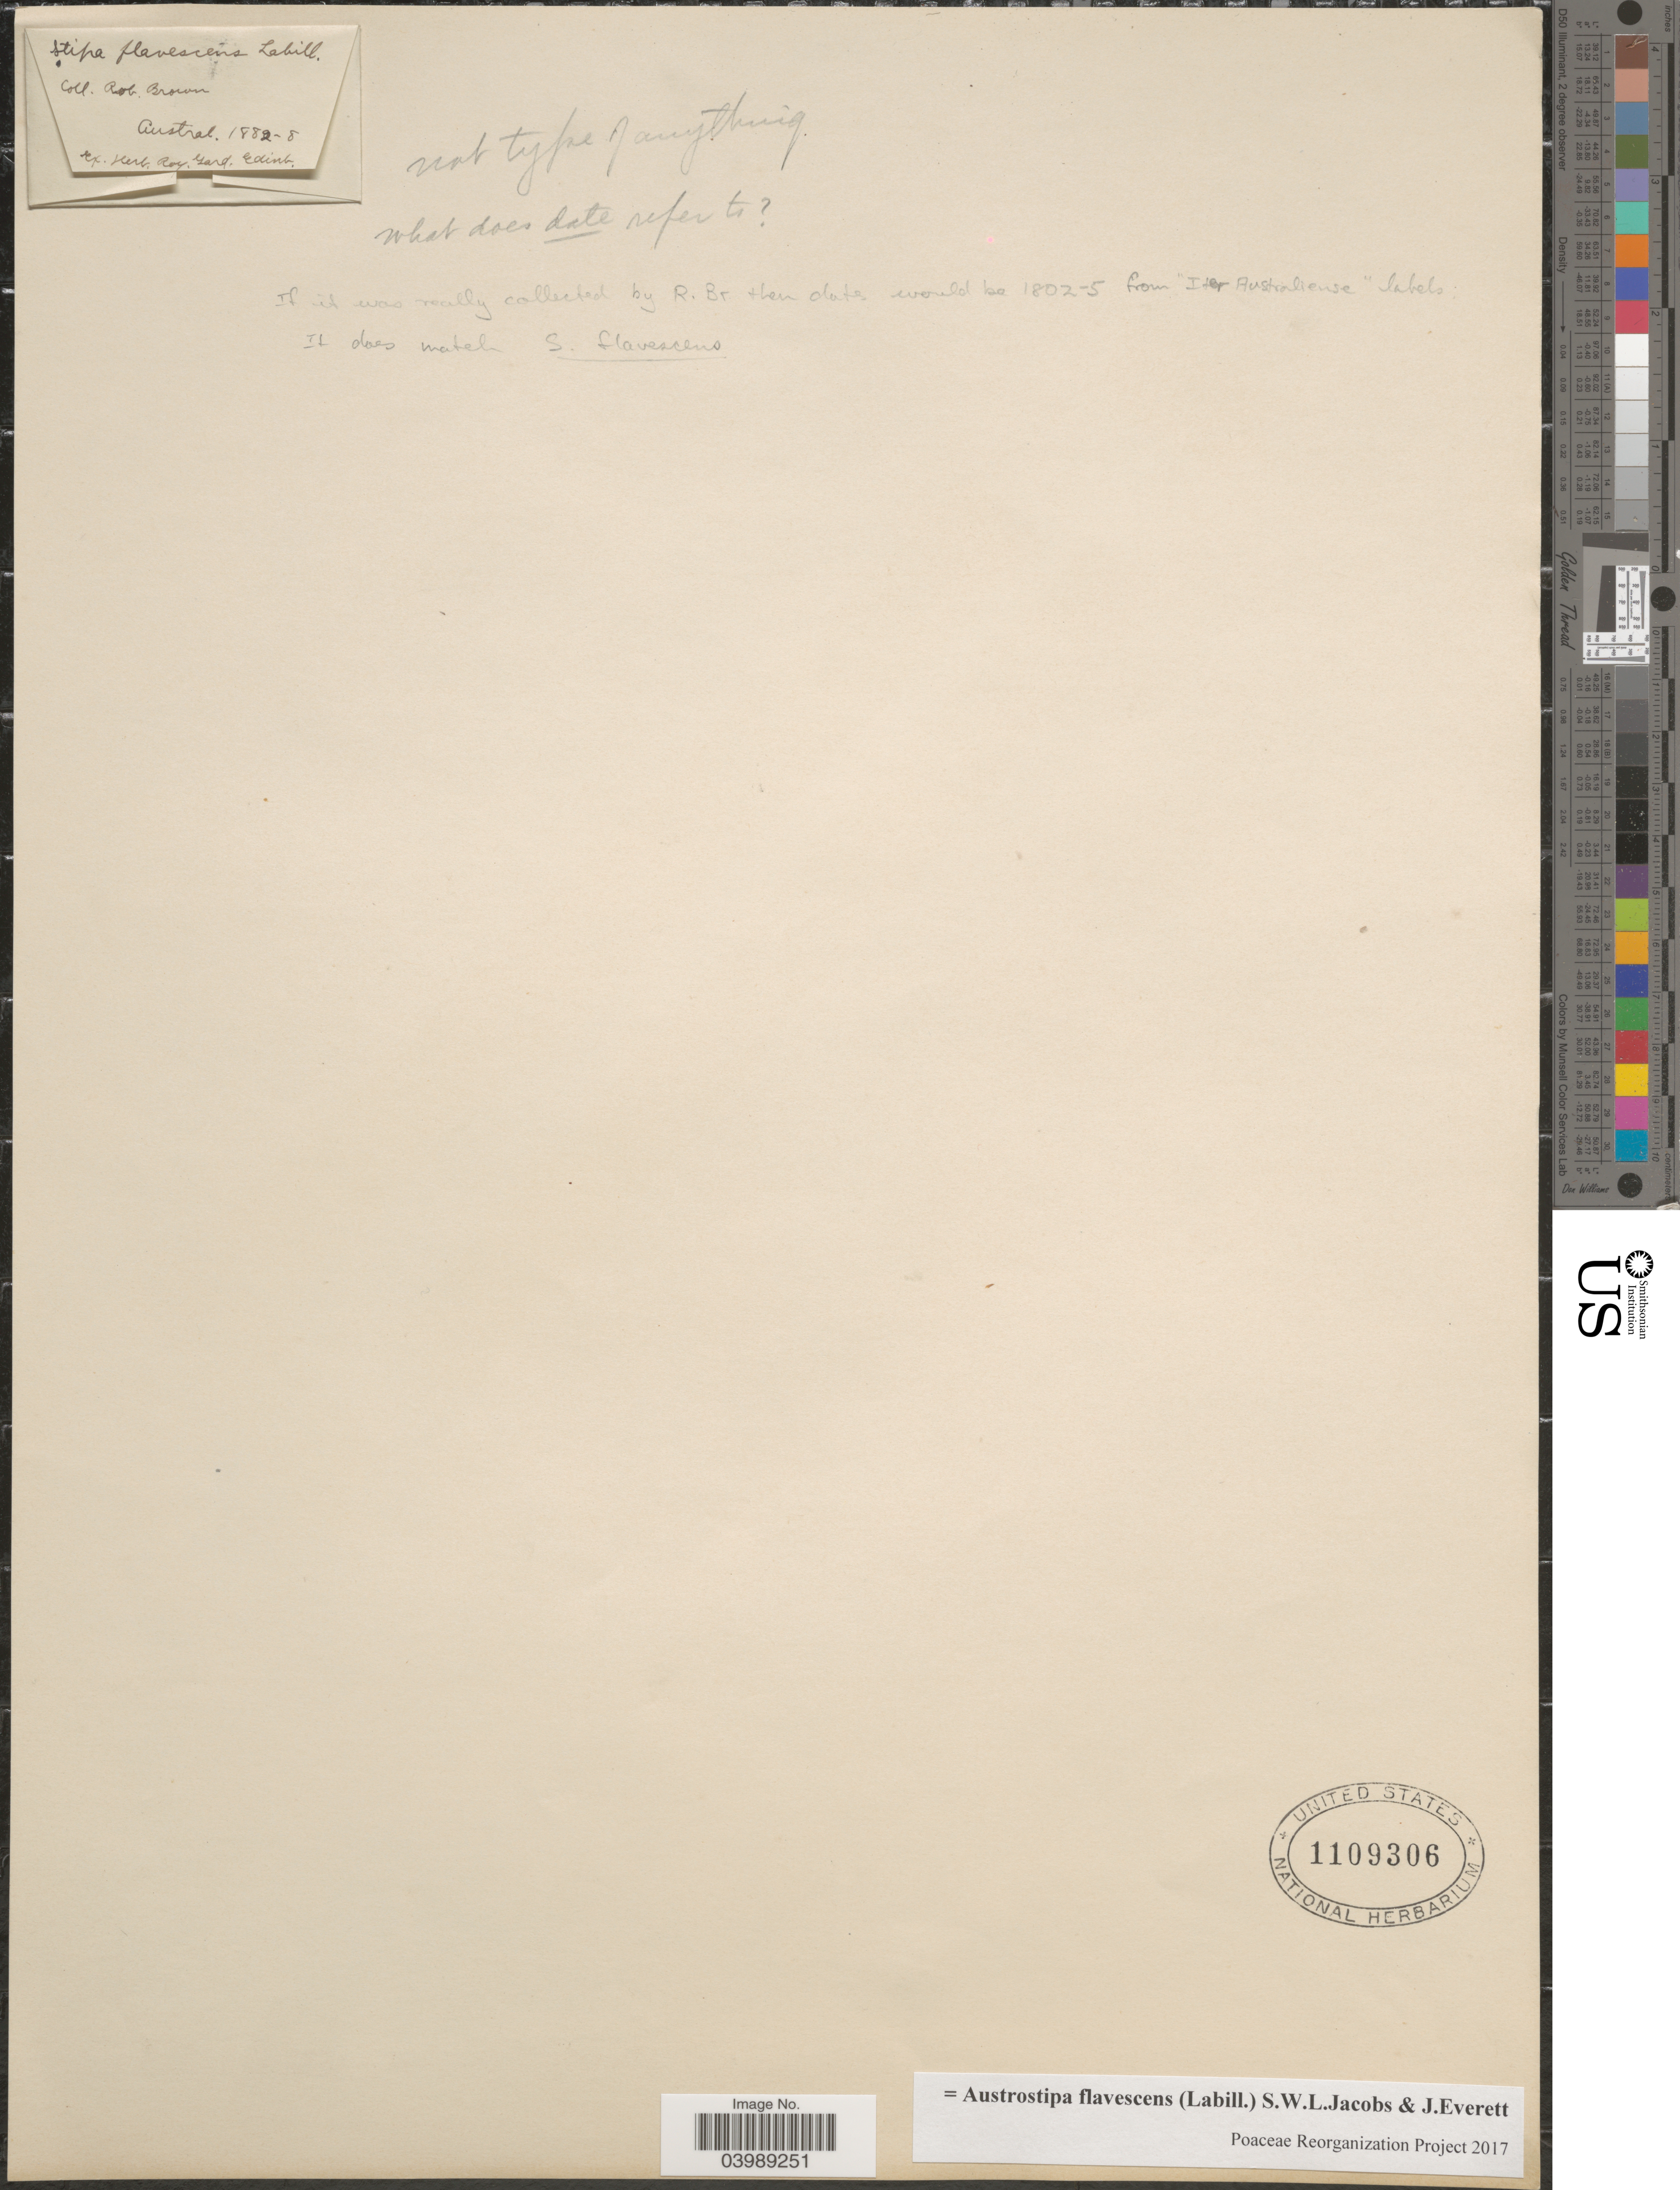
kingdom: Plantae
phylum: Tracheophyta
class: Liliopsida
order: Poales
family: Poaceae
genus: Austrostipa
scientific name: Austrostipa flavescens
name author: (Labill.) S.W.L. Jacobs & J. Everett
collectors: R. Brown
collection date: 1882-08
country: Australia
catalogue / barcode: US 1109306